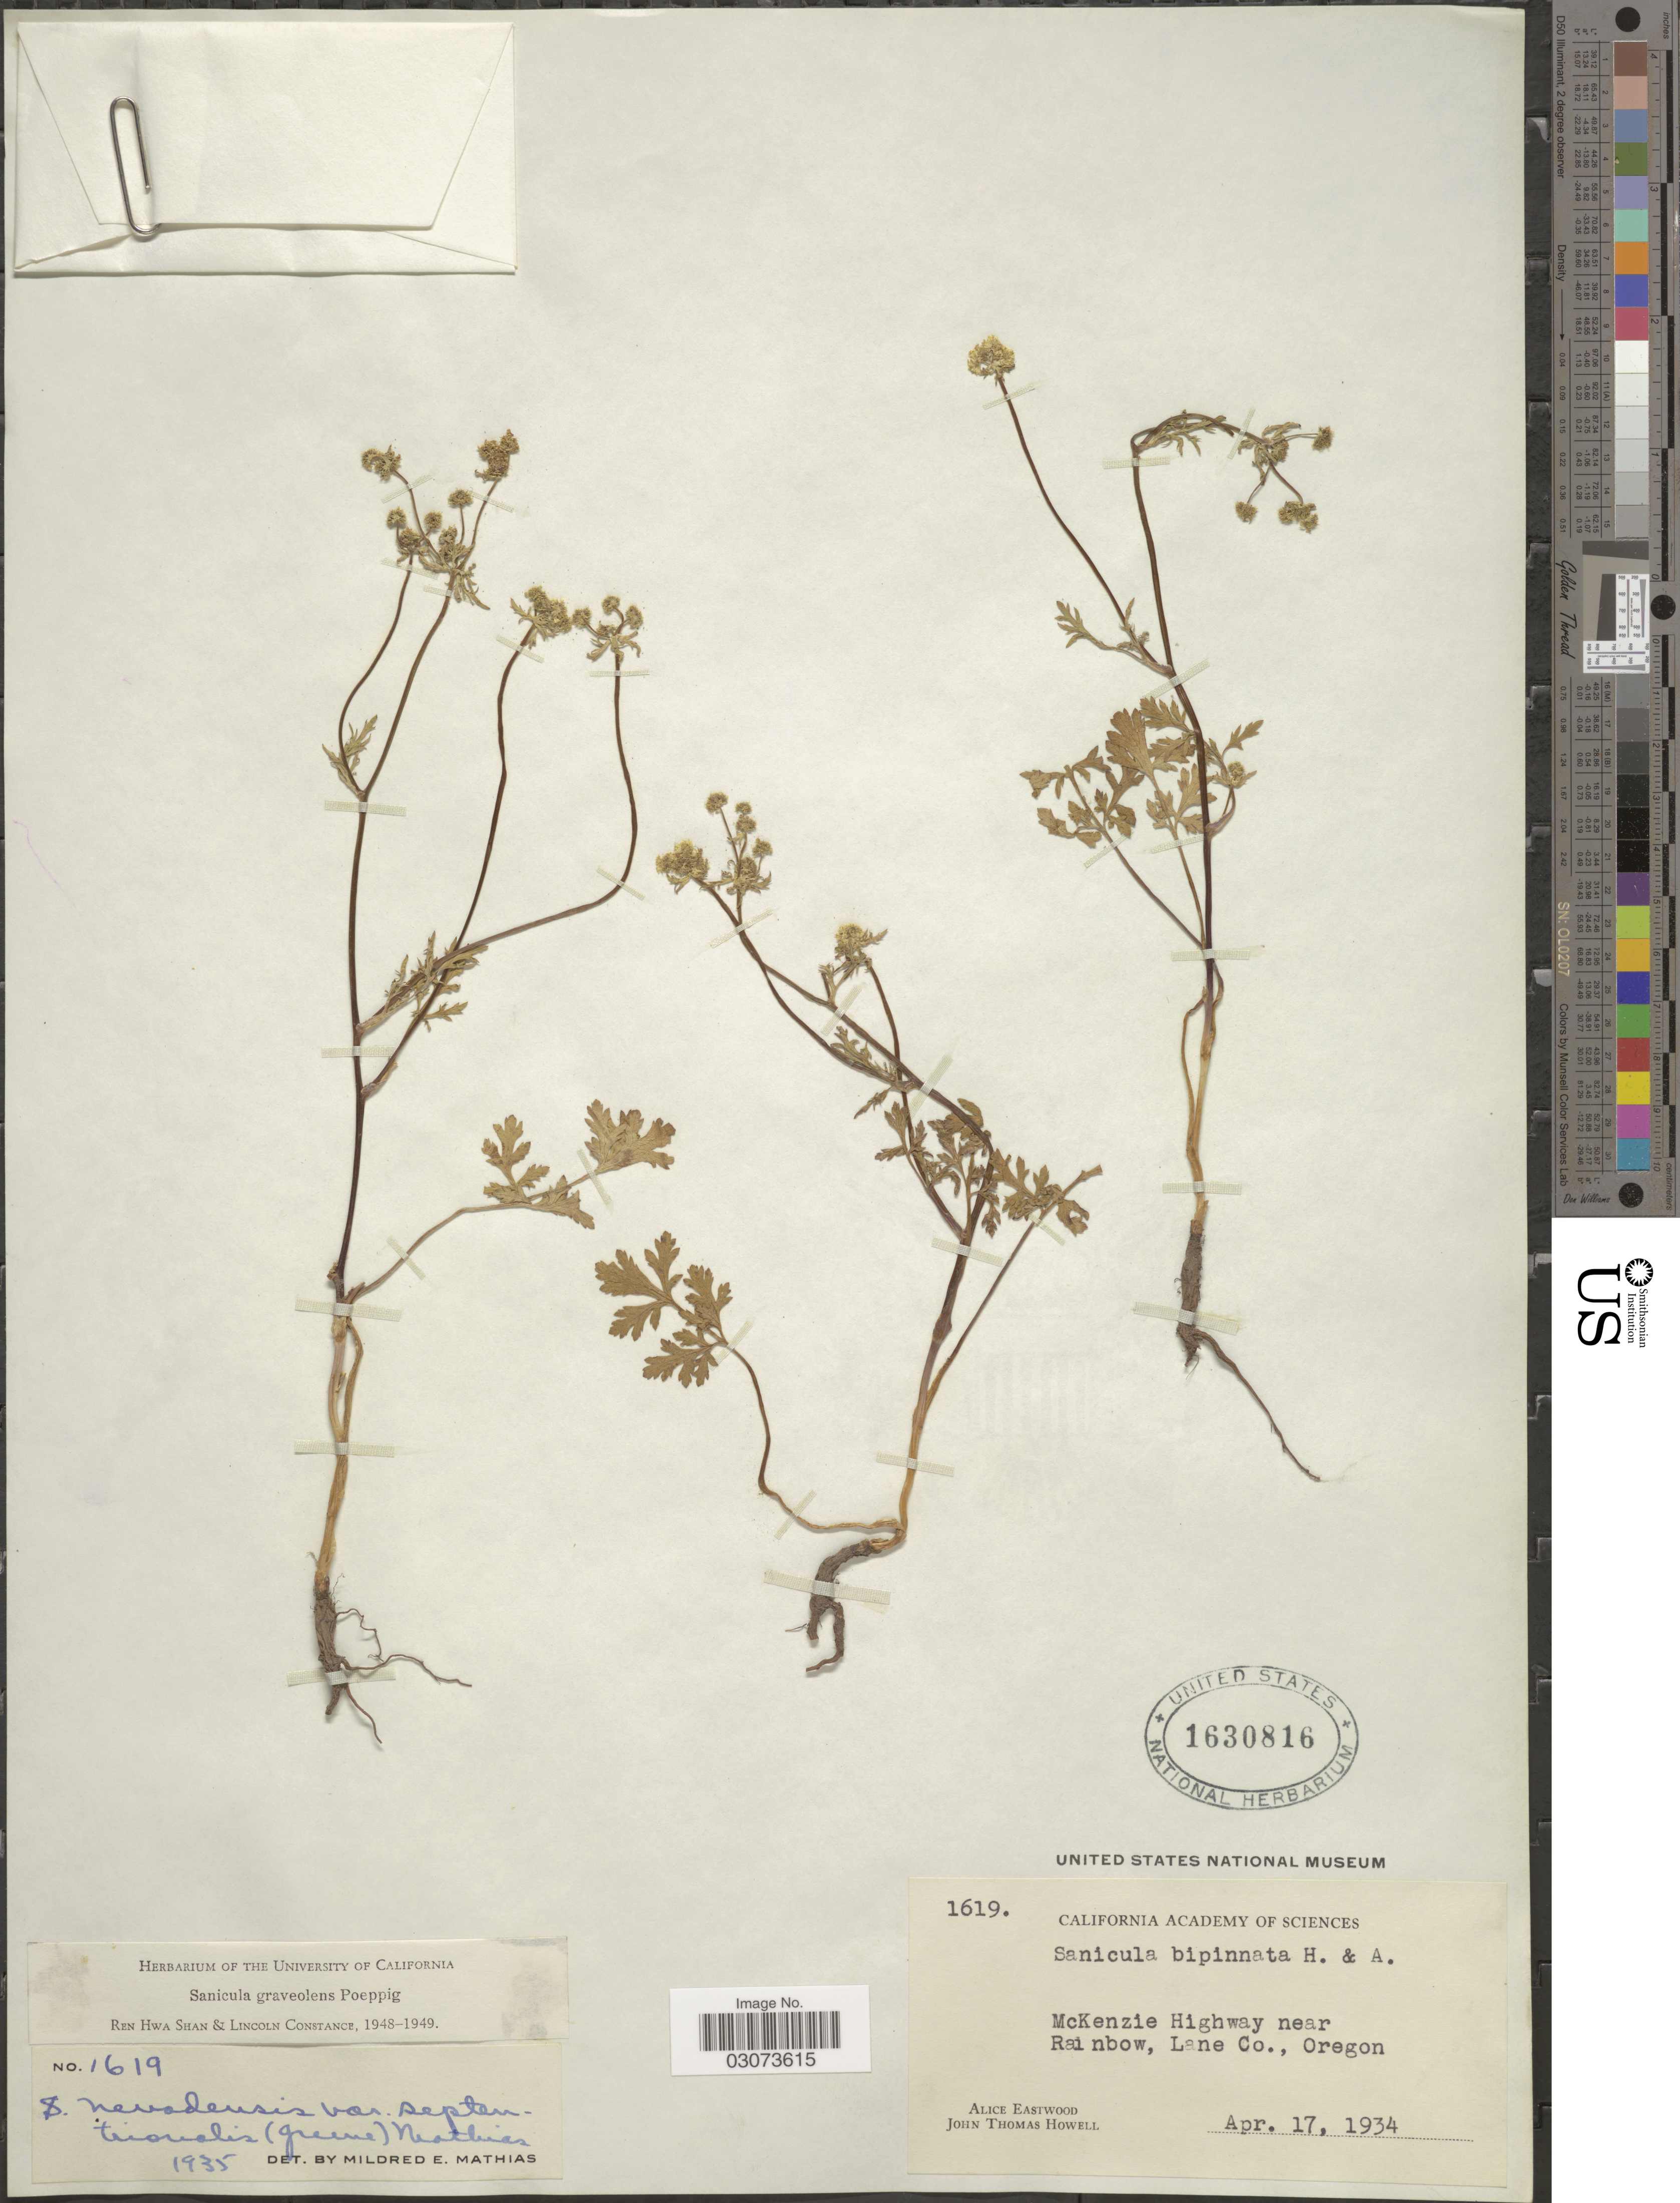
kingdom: Plantae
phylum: Tracheophyta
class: Magnoliopsida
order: Apiales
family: Apiaceae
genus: Sanicula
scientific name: Sanicula graveolens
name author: Poepp. ex DC.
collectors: A. Eastwood & J. T. Howell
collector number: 1619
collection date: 1934-04-17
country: United States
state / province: Oregon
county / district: Lane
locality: McKenzie Highway near Rainbow, Lane Co.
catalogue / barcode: US 1630816